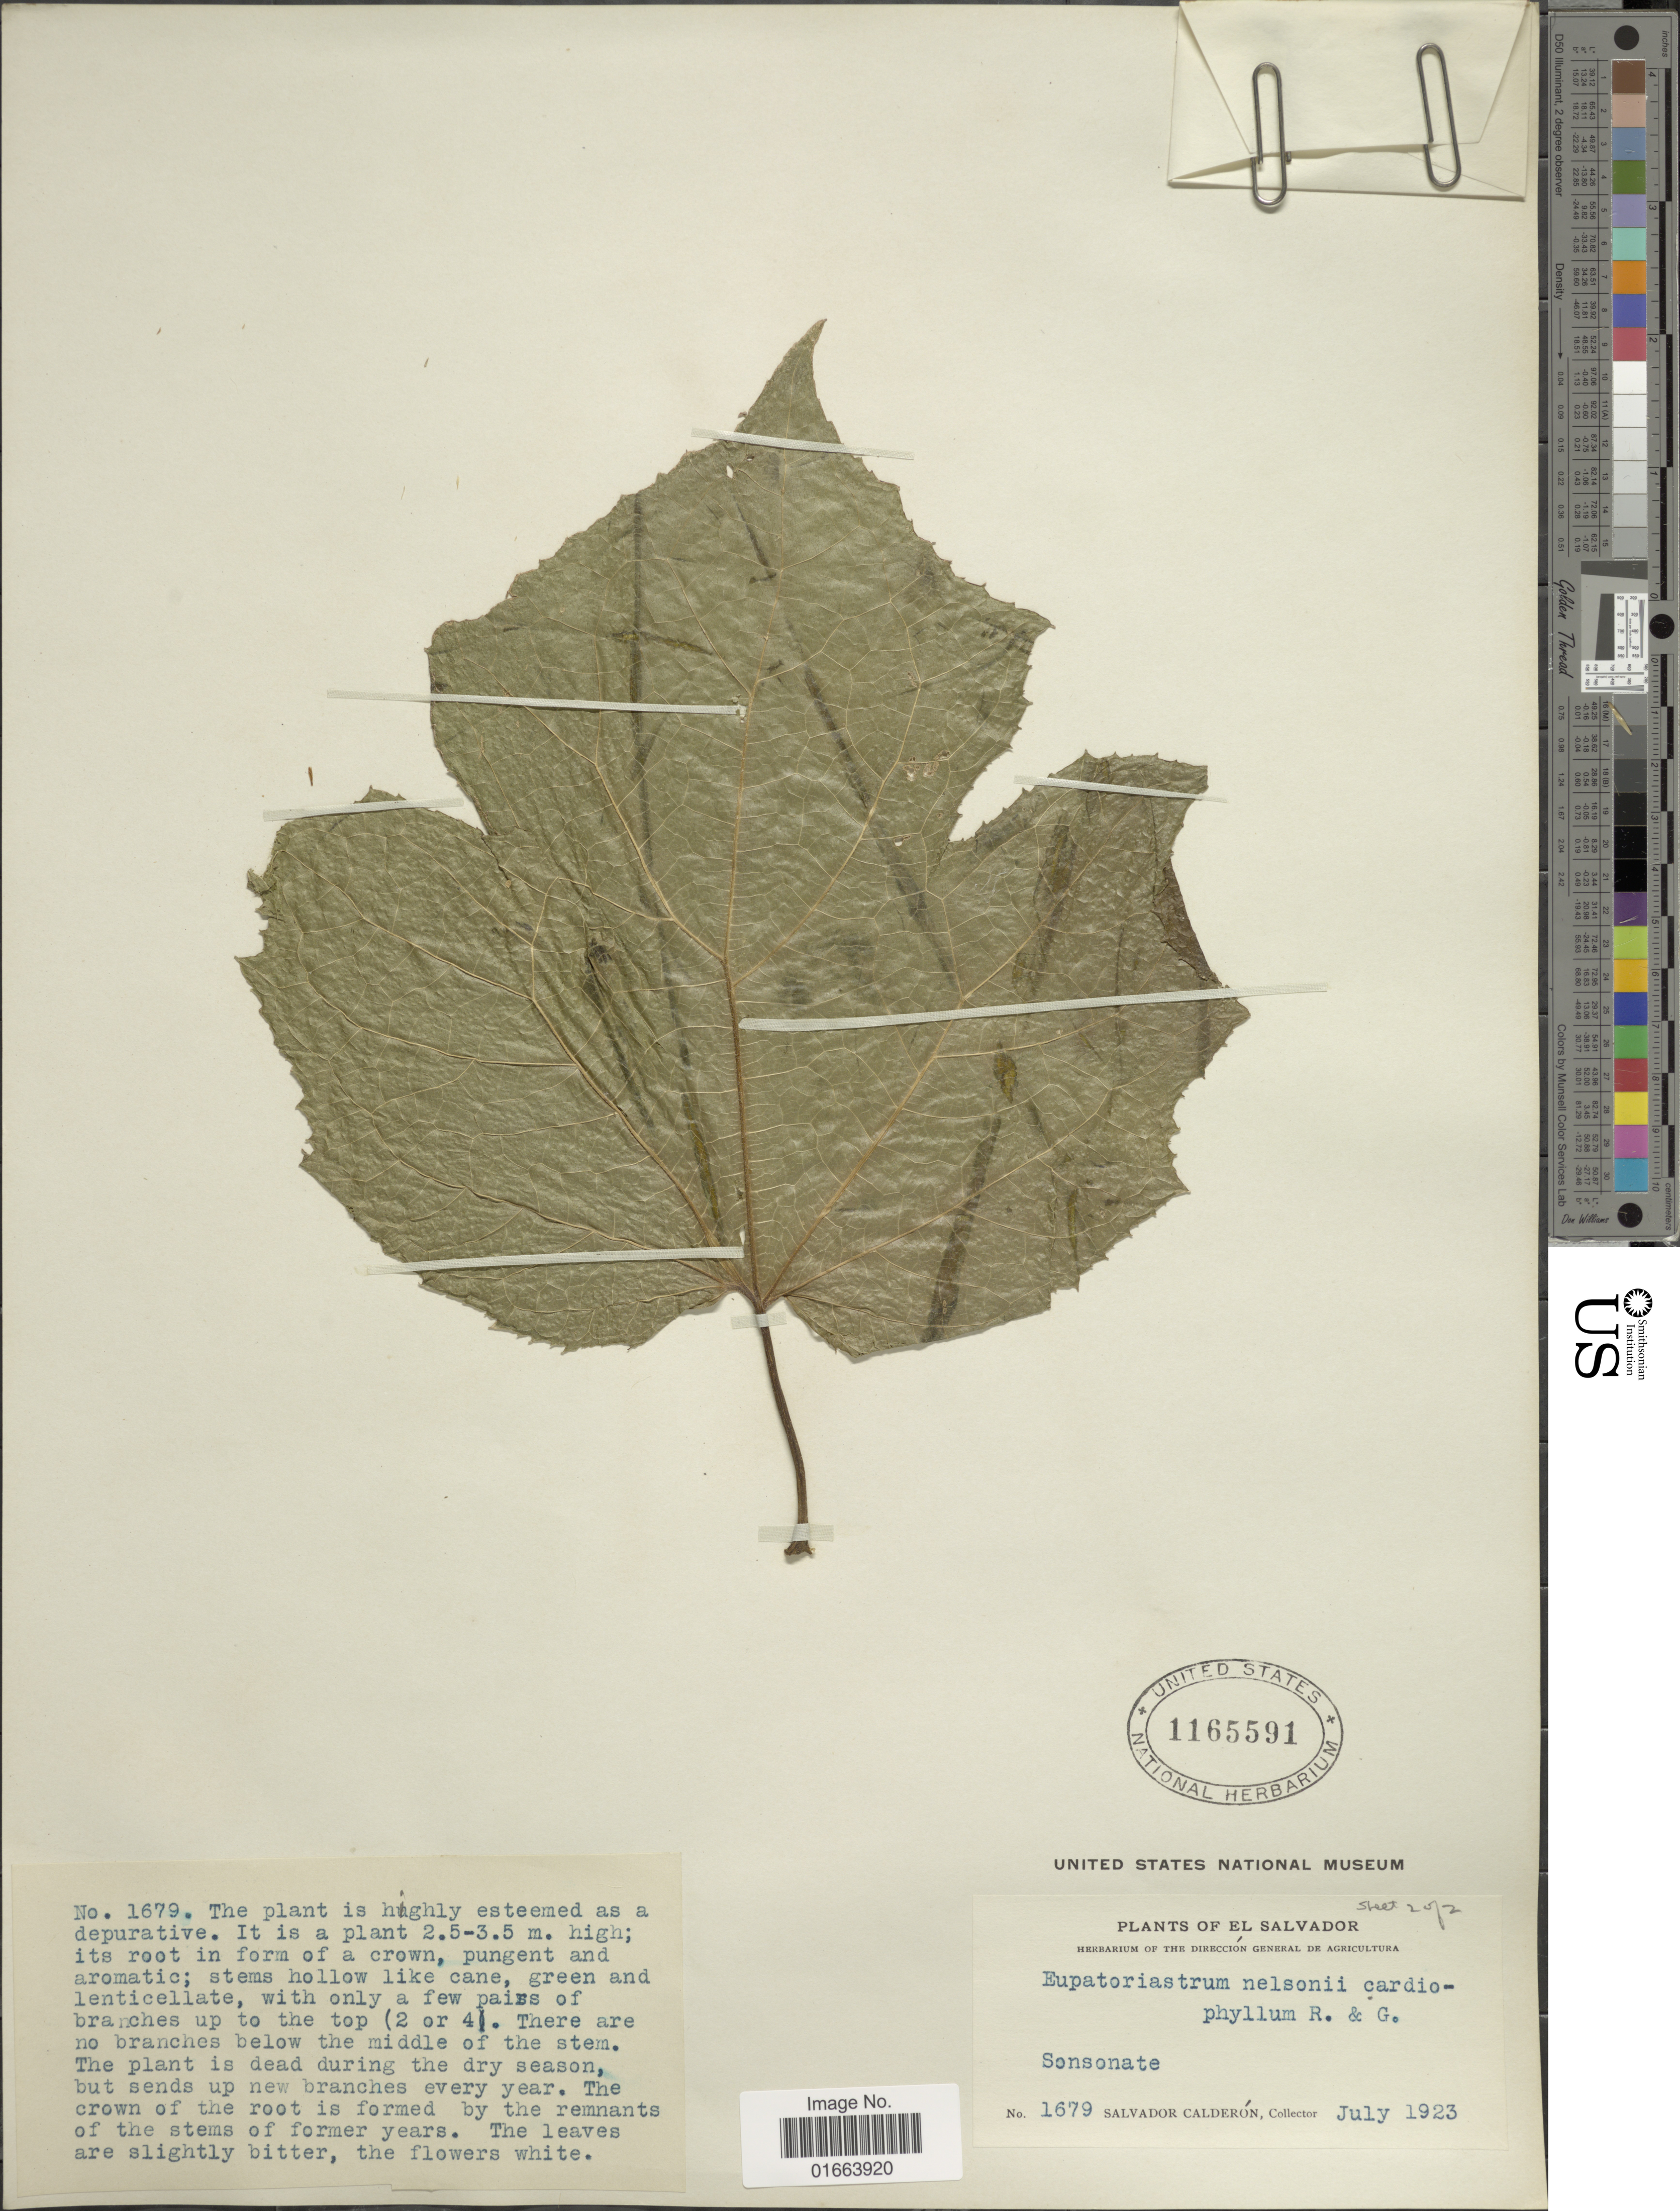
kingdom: Plantae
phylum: Tracheophyta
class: Magnoliopsida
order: Asterales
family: Asteraceae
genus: Eupatoriastrum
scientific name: Eupatoriastrum nelsonii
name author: Greenm.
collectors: S. Calderón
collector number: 1679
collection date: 1923-07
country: El Salvador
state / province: Sonsonate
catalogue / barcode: US 1165591